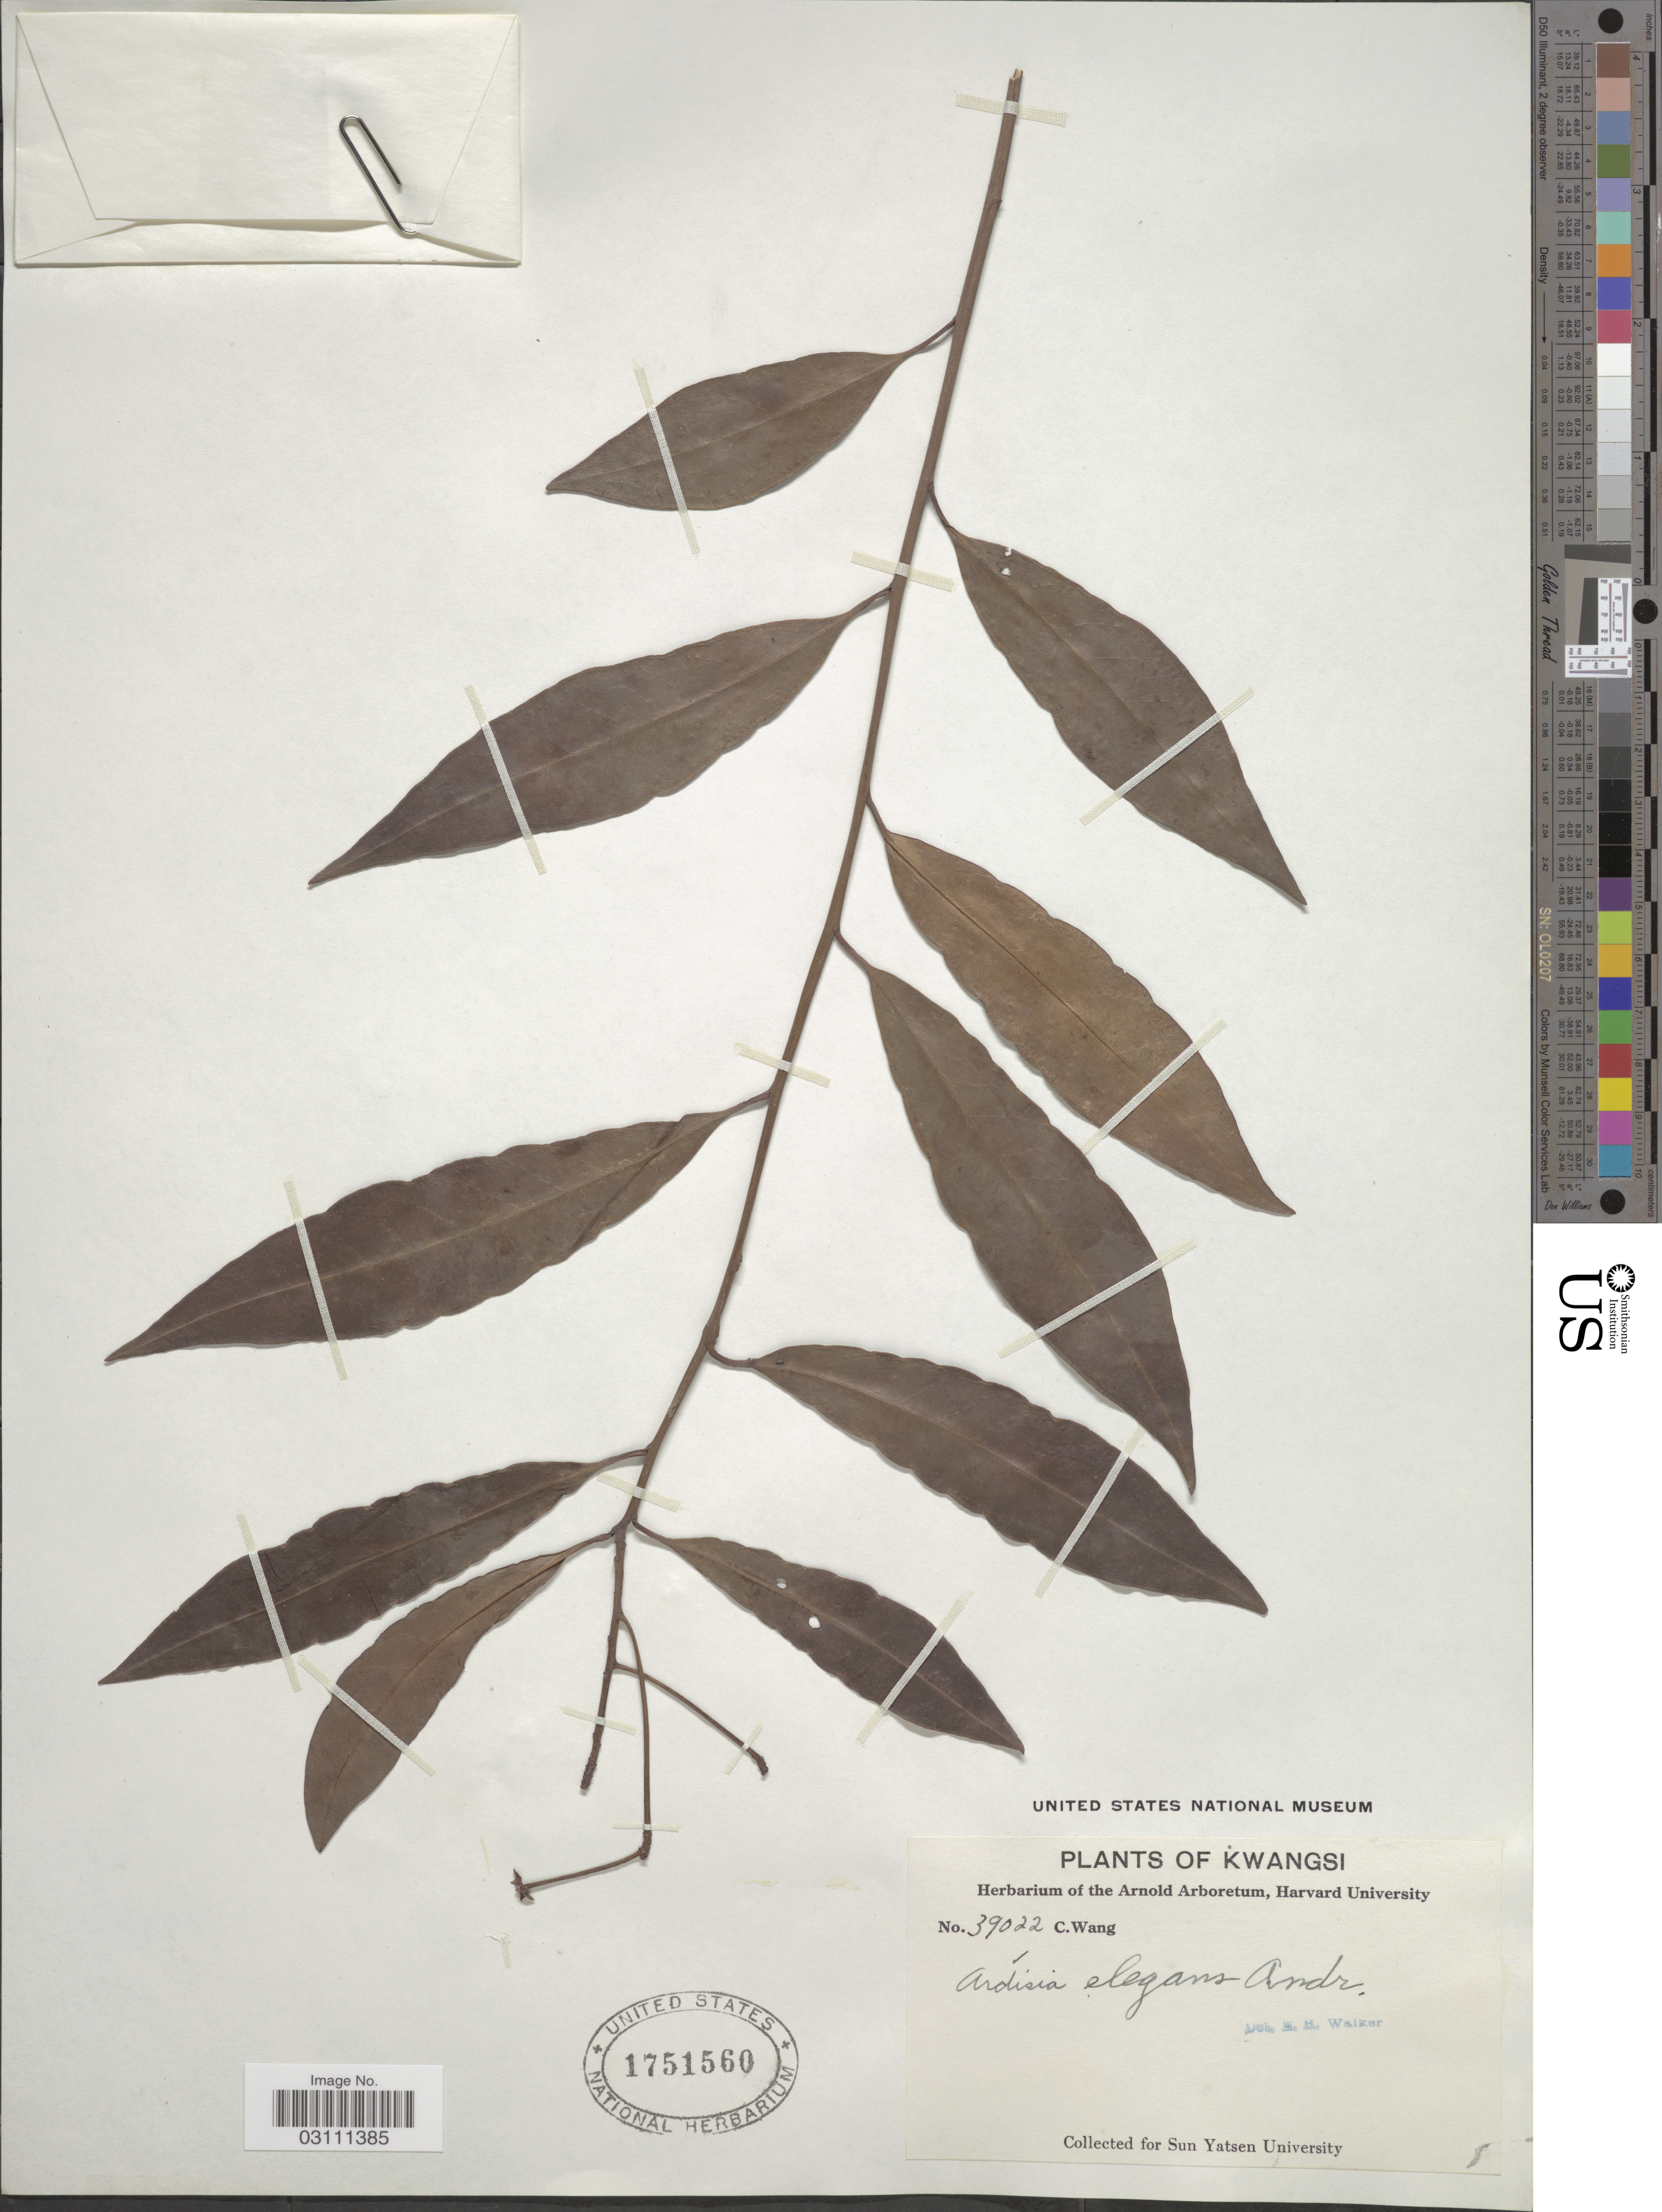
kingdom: Plantae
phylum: Tracheophyta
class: Magnoliopsida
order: Ericales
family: Primulaceae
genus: Ardisia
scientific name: Ardisia elegans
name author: Andrews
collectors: C. Wang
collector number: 39022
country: China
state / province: Guangxi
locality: Kwangsi.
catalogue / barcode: US 1751560